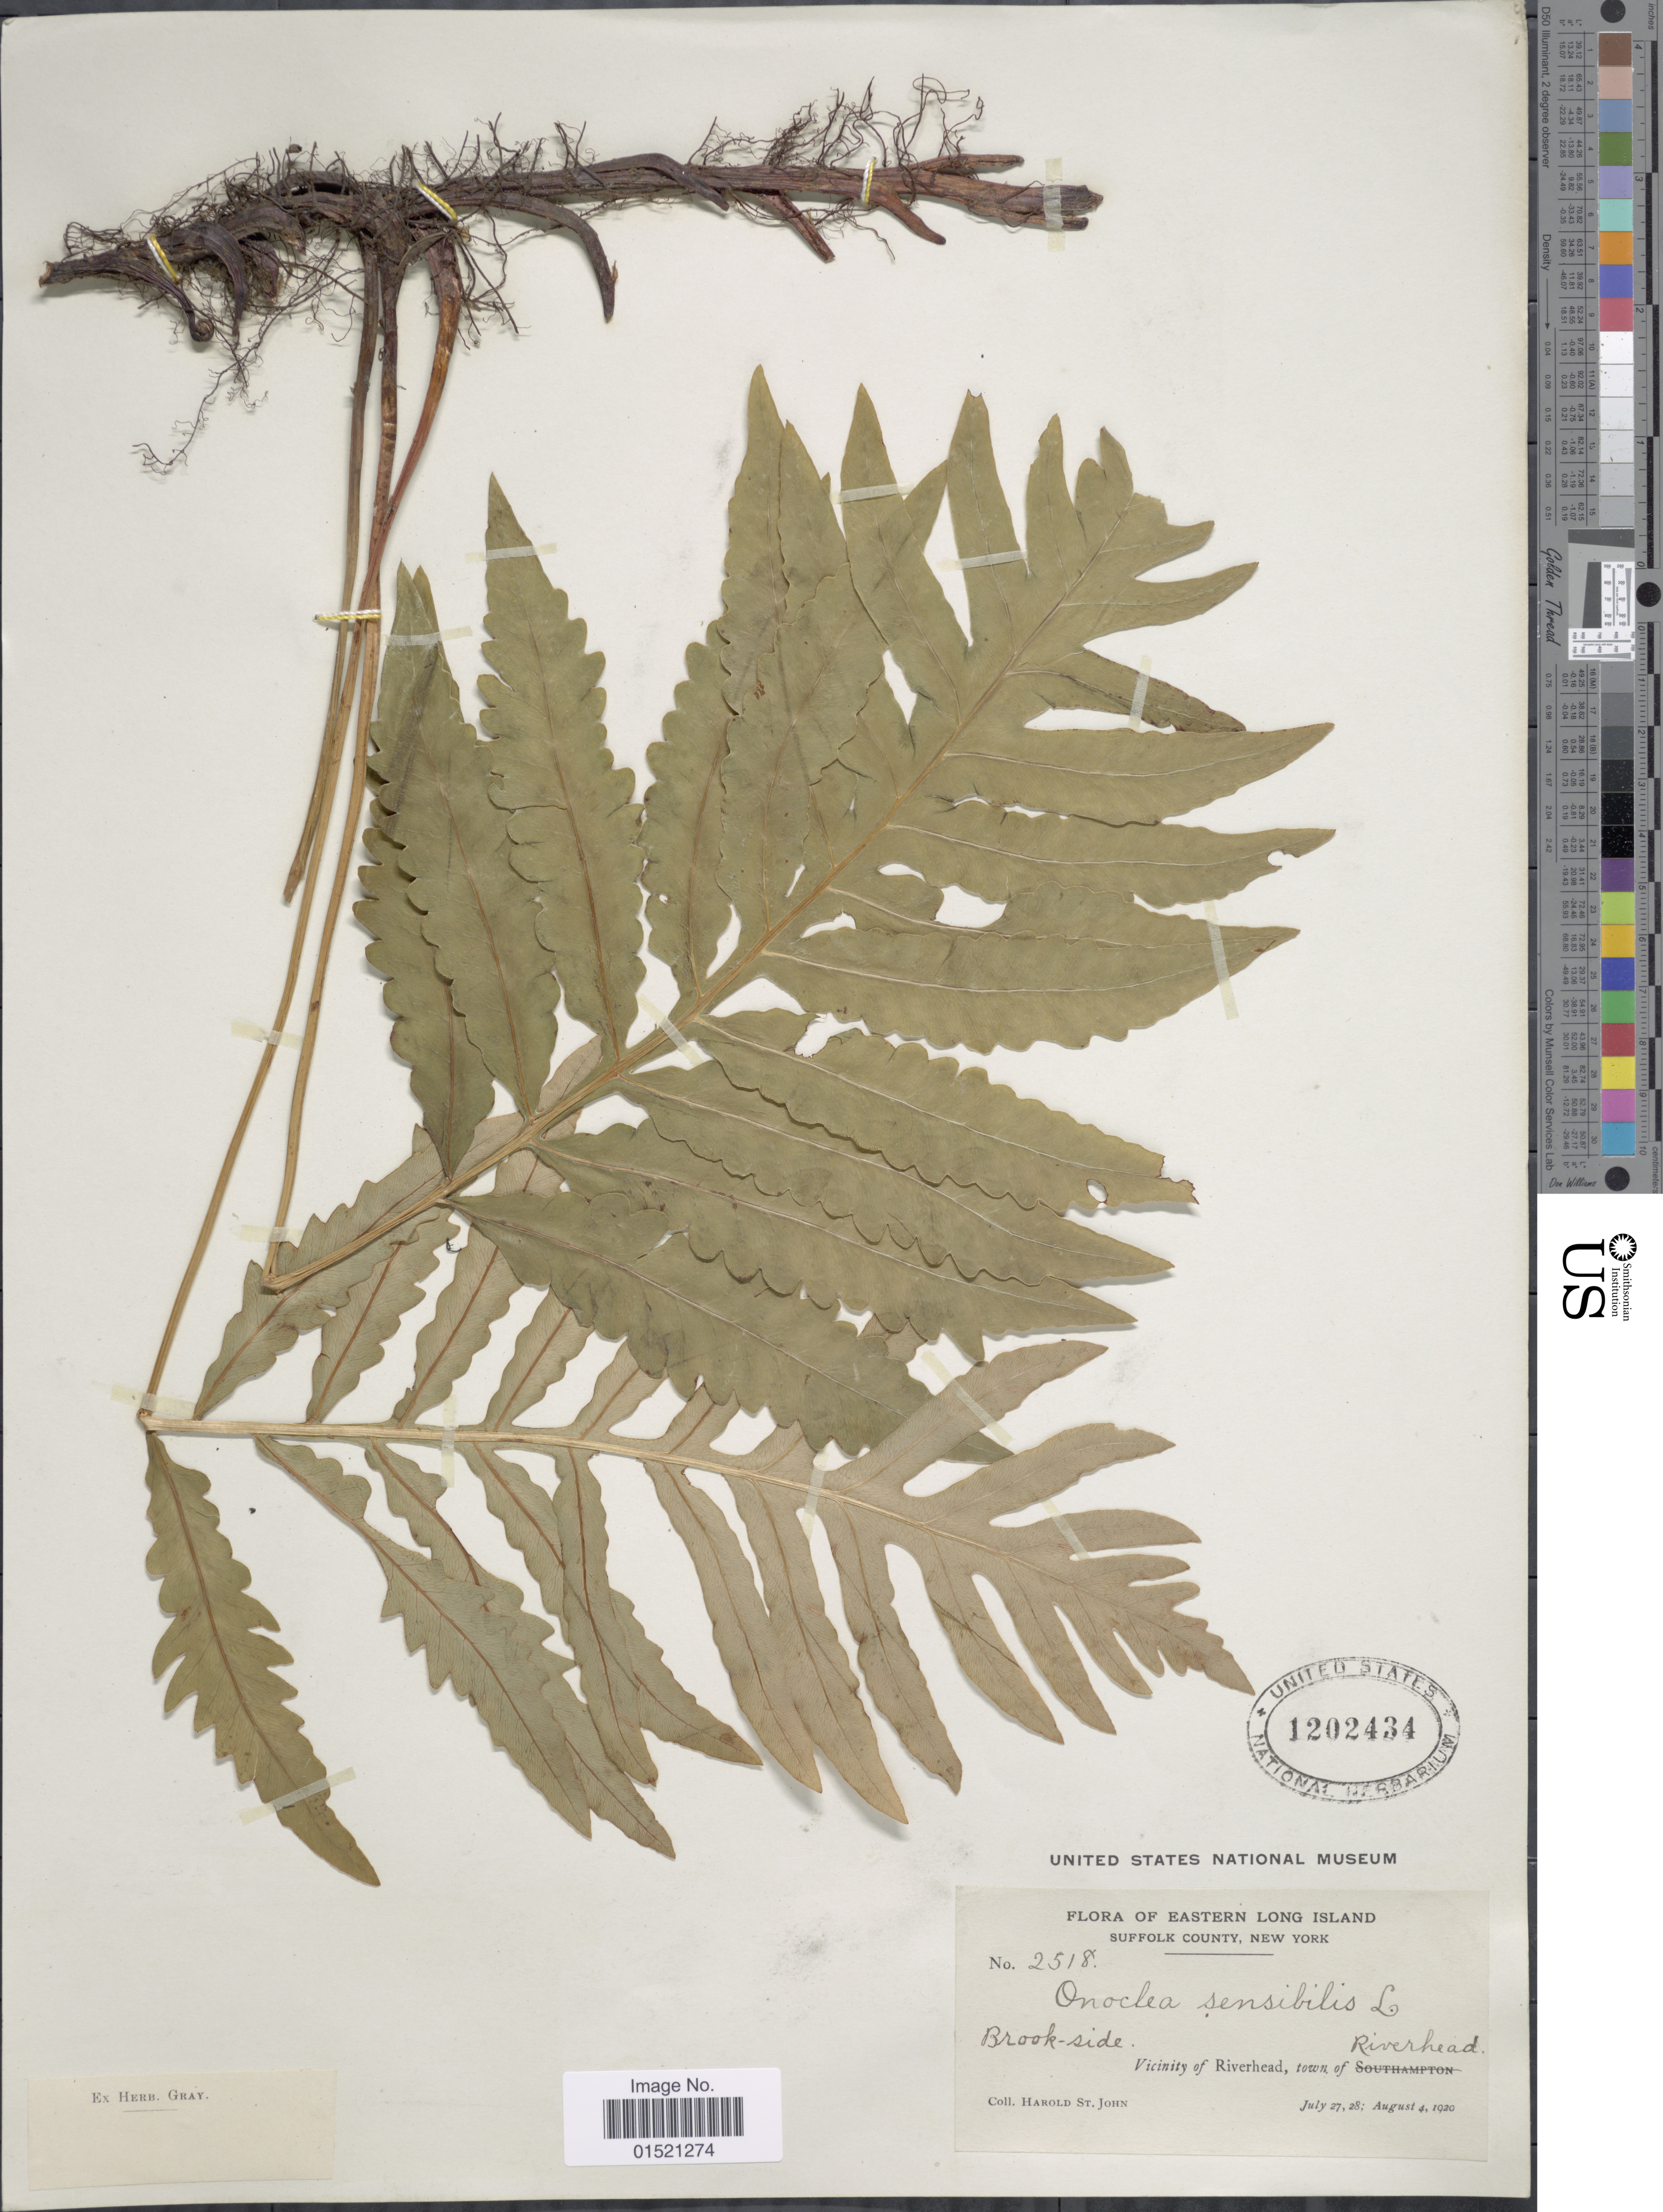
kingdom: Plantae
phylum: Tracheophyta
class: Polypodiopsida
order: Polypodiales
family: Onocleaceae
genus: Onoclea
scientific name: Onoclea sensibilis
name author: L.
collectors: H. St. John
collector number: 2518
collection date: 1920-07-27/1920-08-04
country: United States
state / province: New York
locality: Eastern Long Island, Suffolk County, Brook-side, Vicinity of Riverhead, town of Riverhead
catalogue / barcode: US 1202434